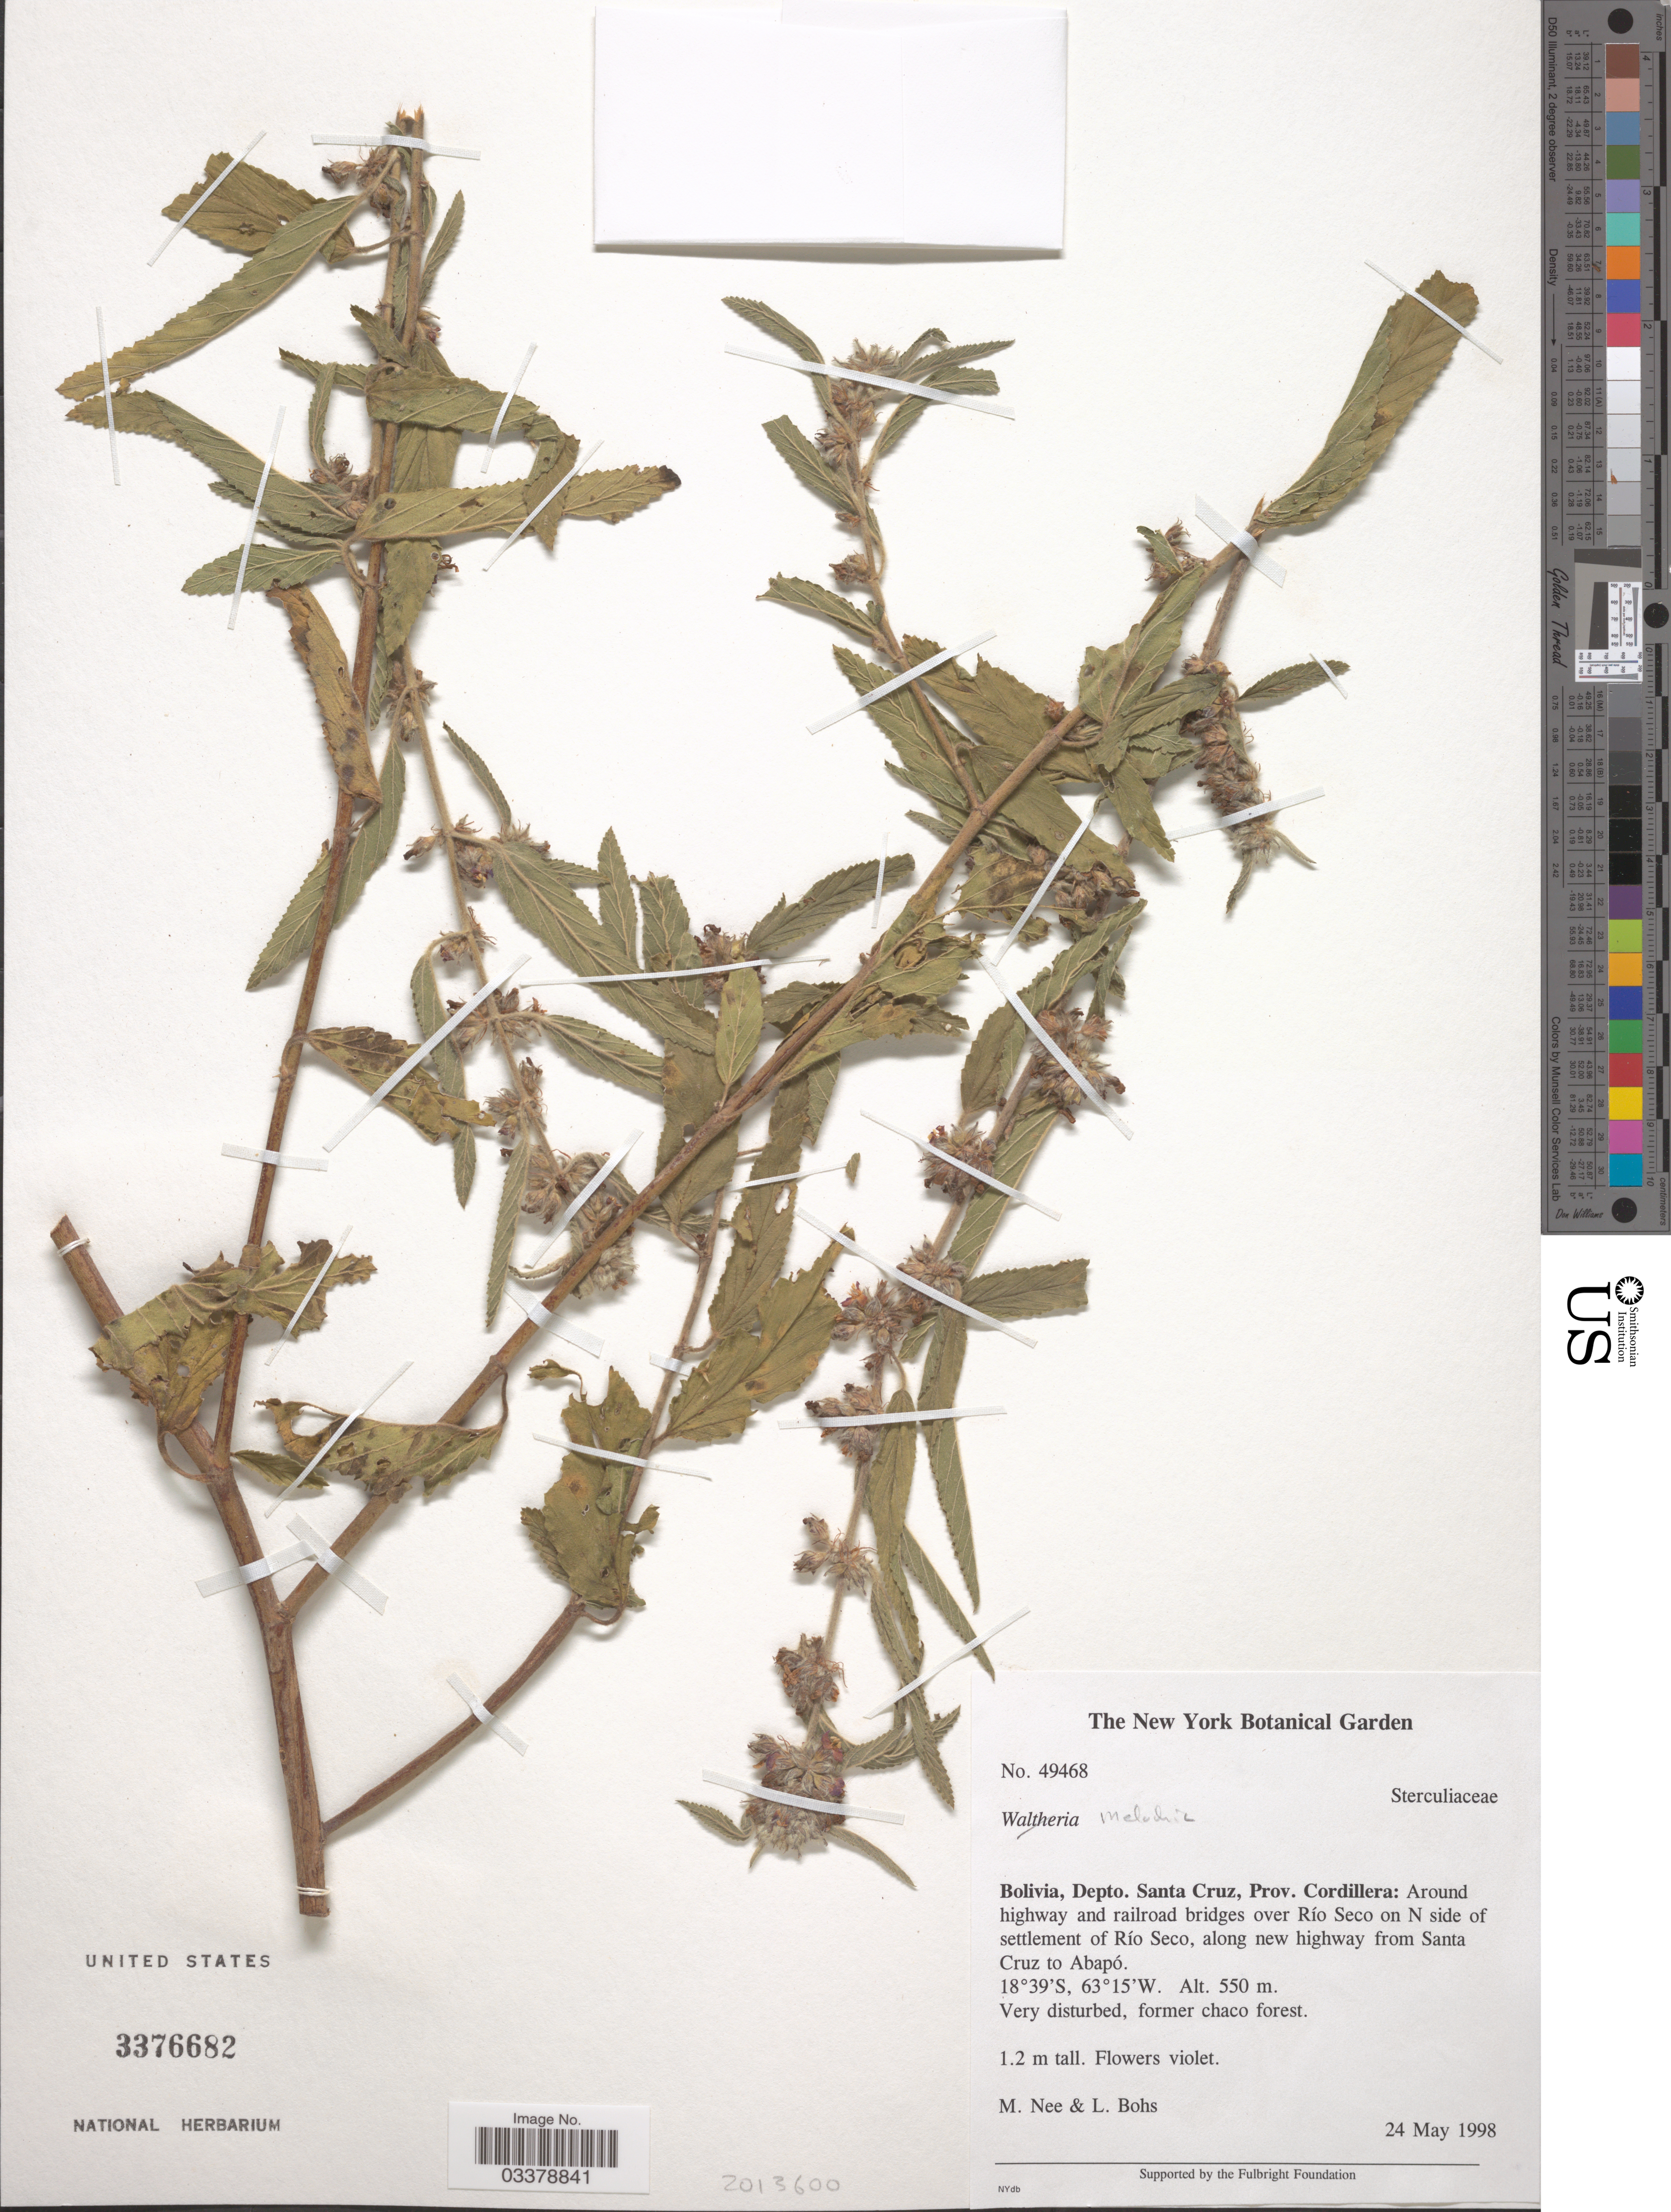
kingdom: Plantae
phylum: Tracheophyta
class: Magnoliopsida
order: Malvales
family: Malvaceae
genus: Melochia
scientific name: Melochia sp.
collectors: M. Nee & L. A. Bohs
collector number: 49468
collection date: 1998-05-24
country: Bolivia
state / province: Santa Cruz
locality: Depto. Santa Cruz, Prov. Cordillera: Around highway and railroad bridges over Río Seco on N side of settlement of Río Seco, along new highway from Santa Cruz to Abapó.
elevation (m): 550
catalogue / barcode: US 3376682